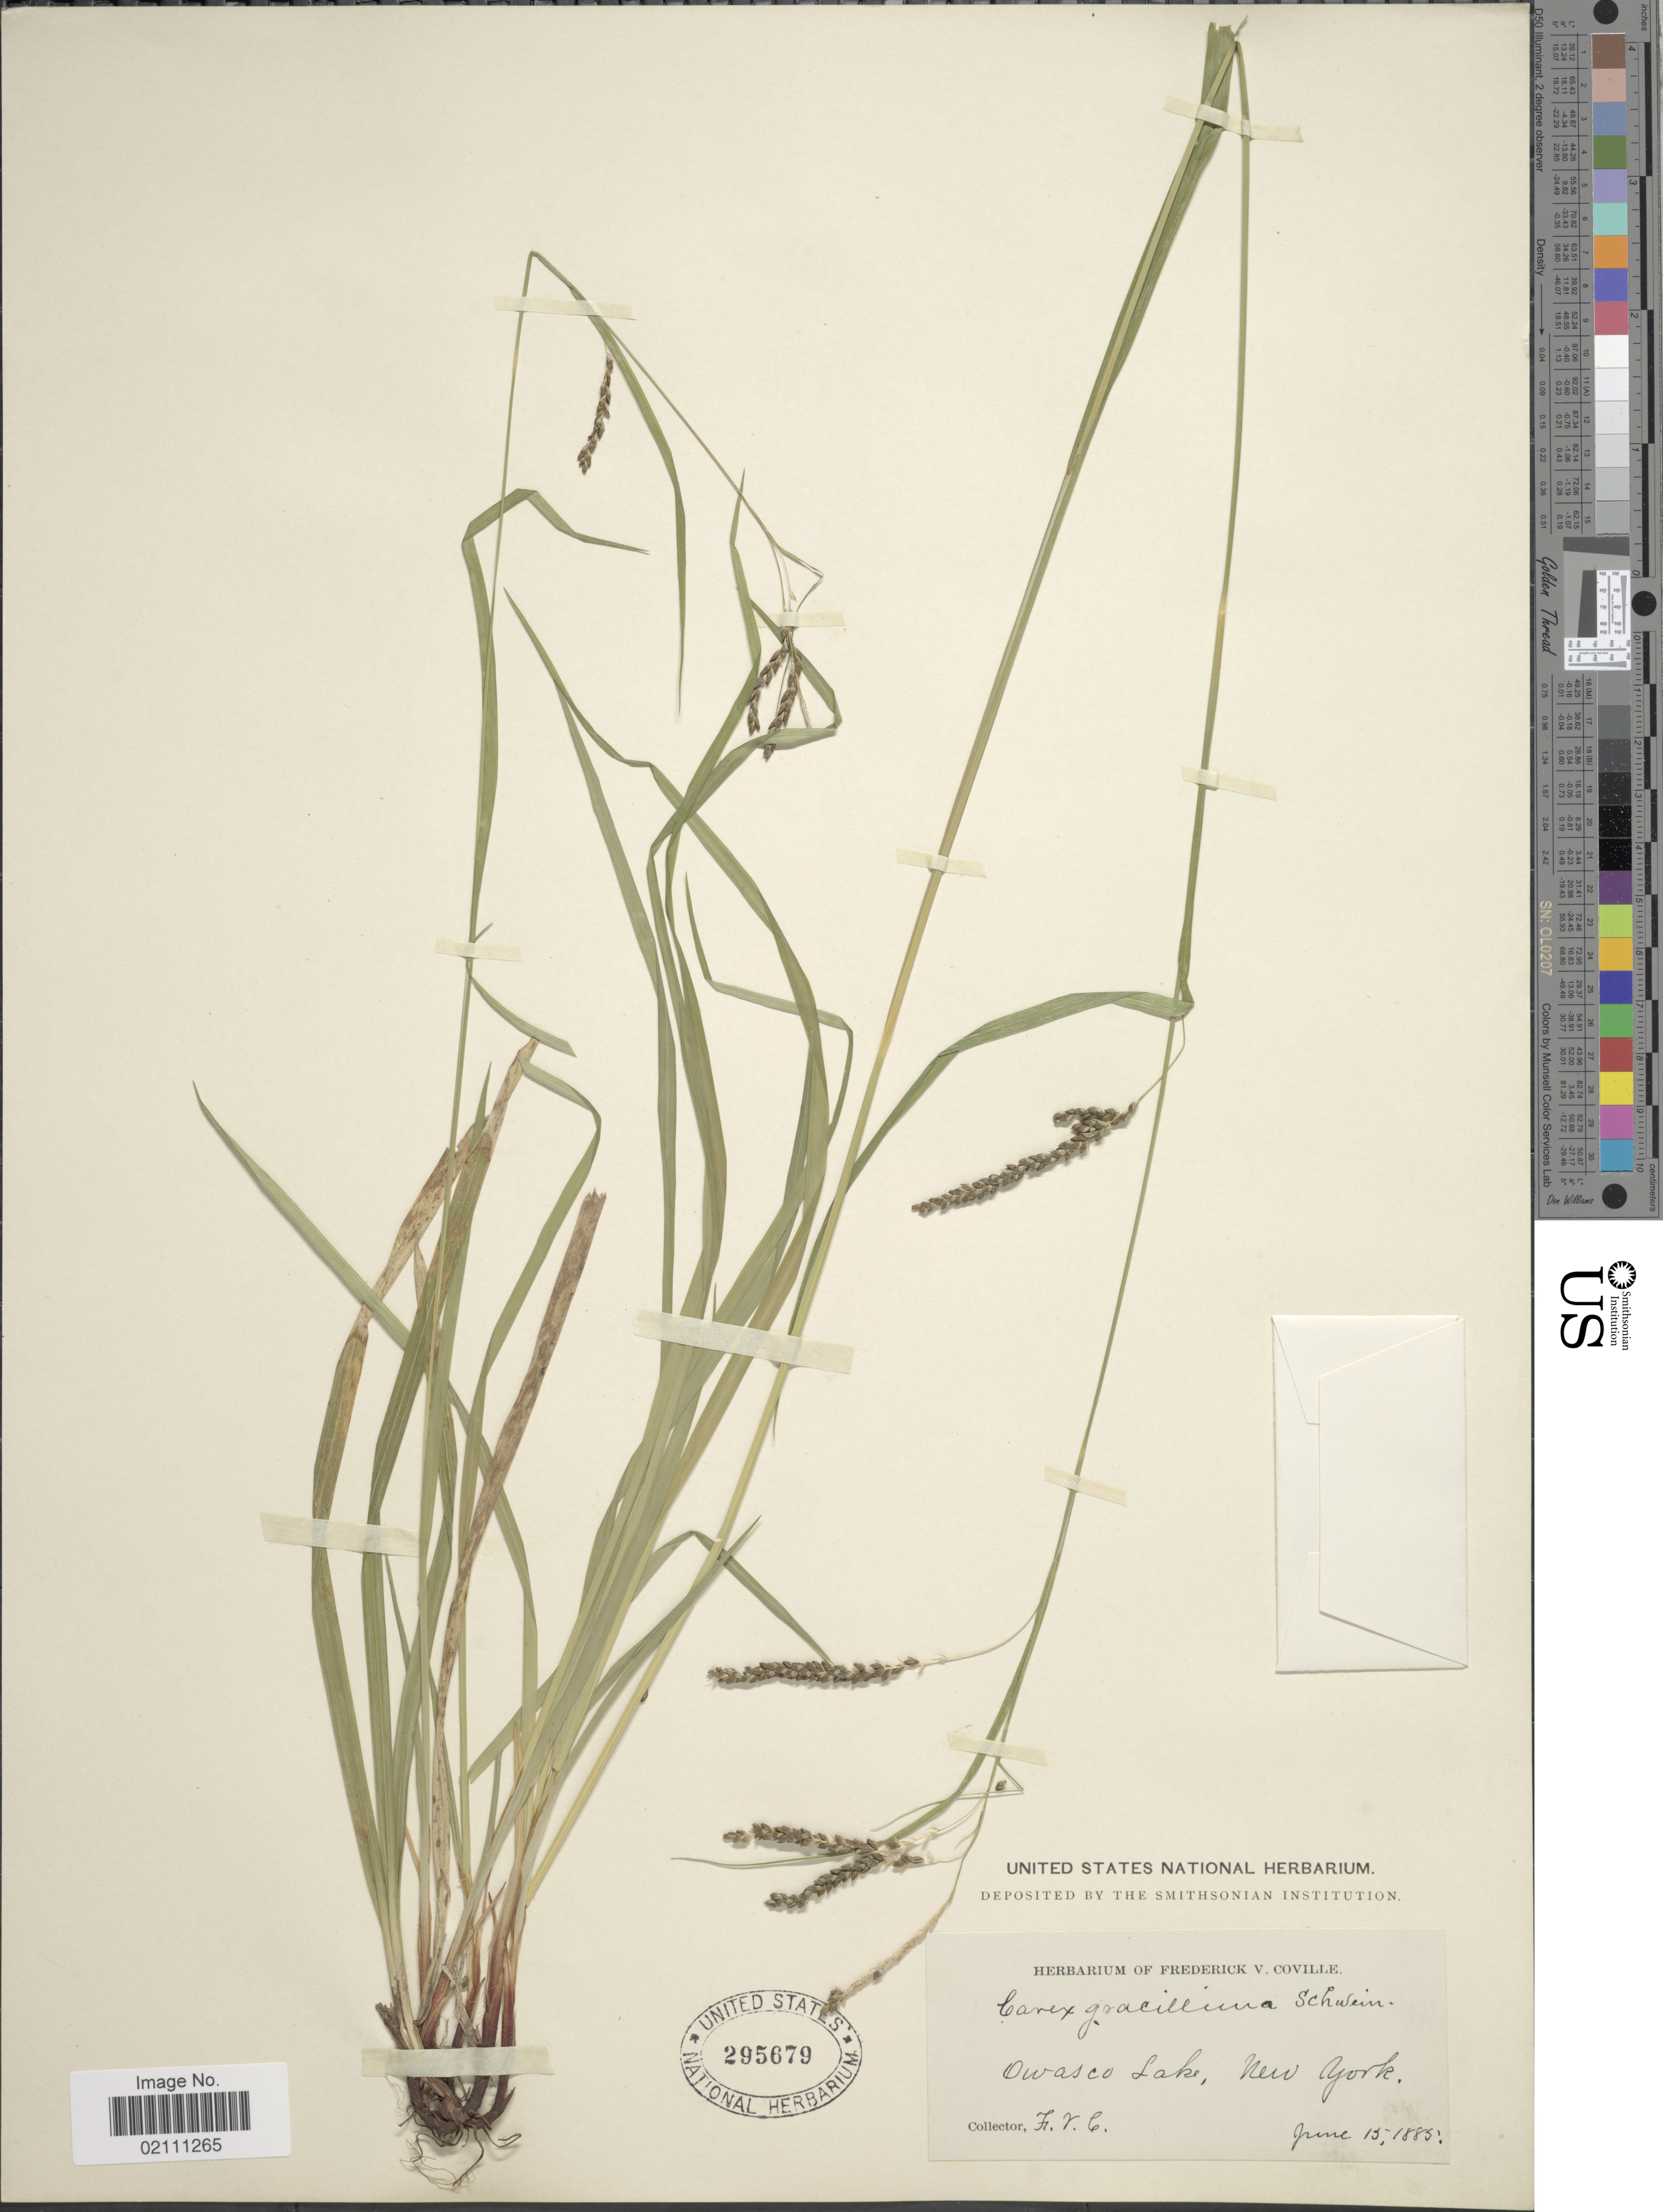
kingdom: Plantae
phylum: Tracheophyta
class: Liliopsida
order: Poales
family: Cyperaceae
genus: Carex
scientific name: Carex gracillima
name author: Schwein.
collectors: F. V. Coville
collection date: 1885-06-15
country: United States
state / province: New York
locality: Owasco Lake.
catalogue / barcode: US 295679